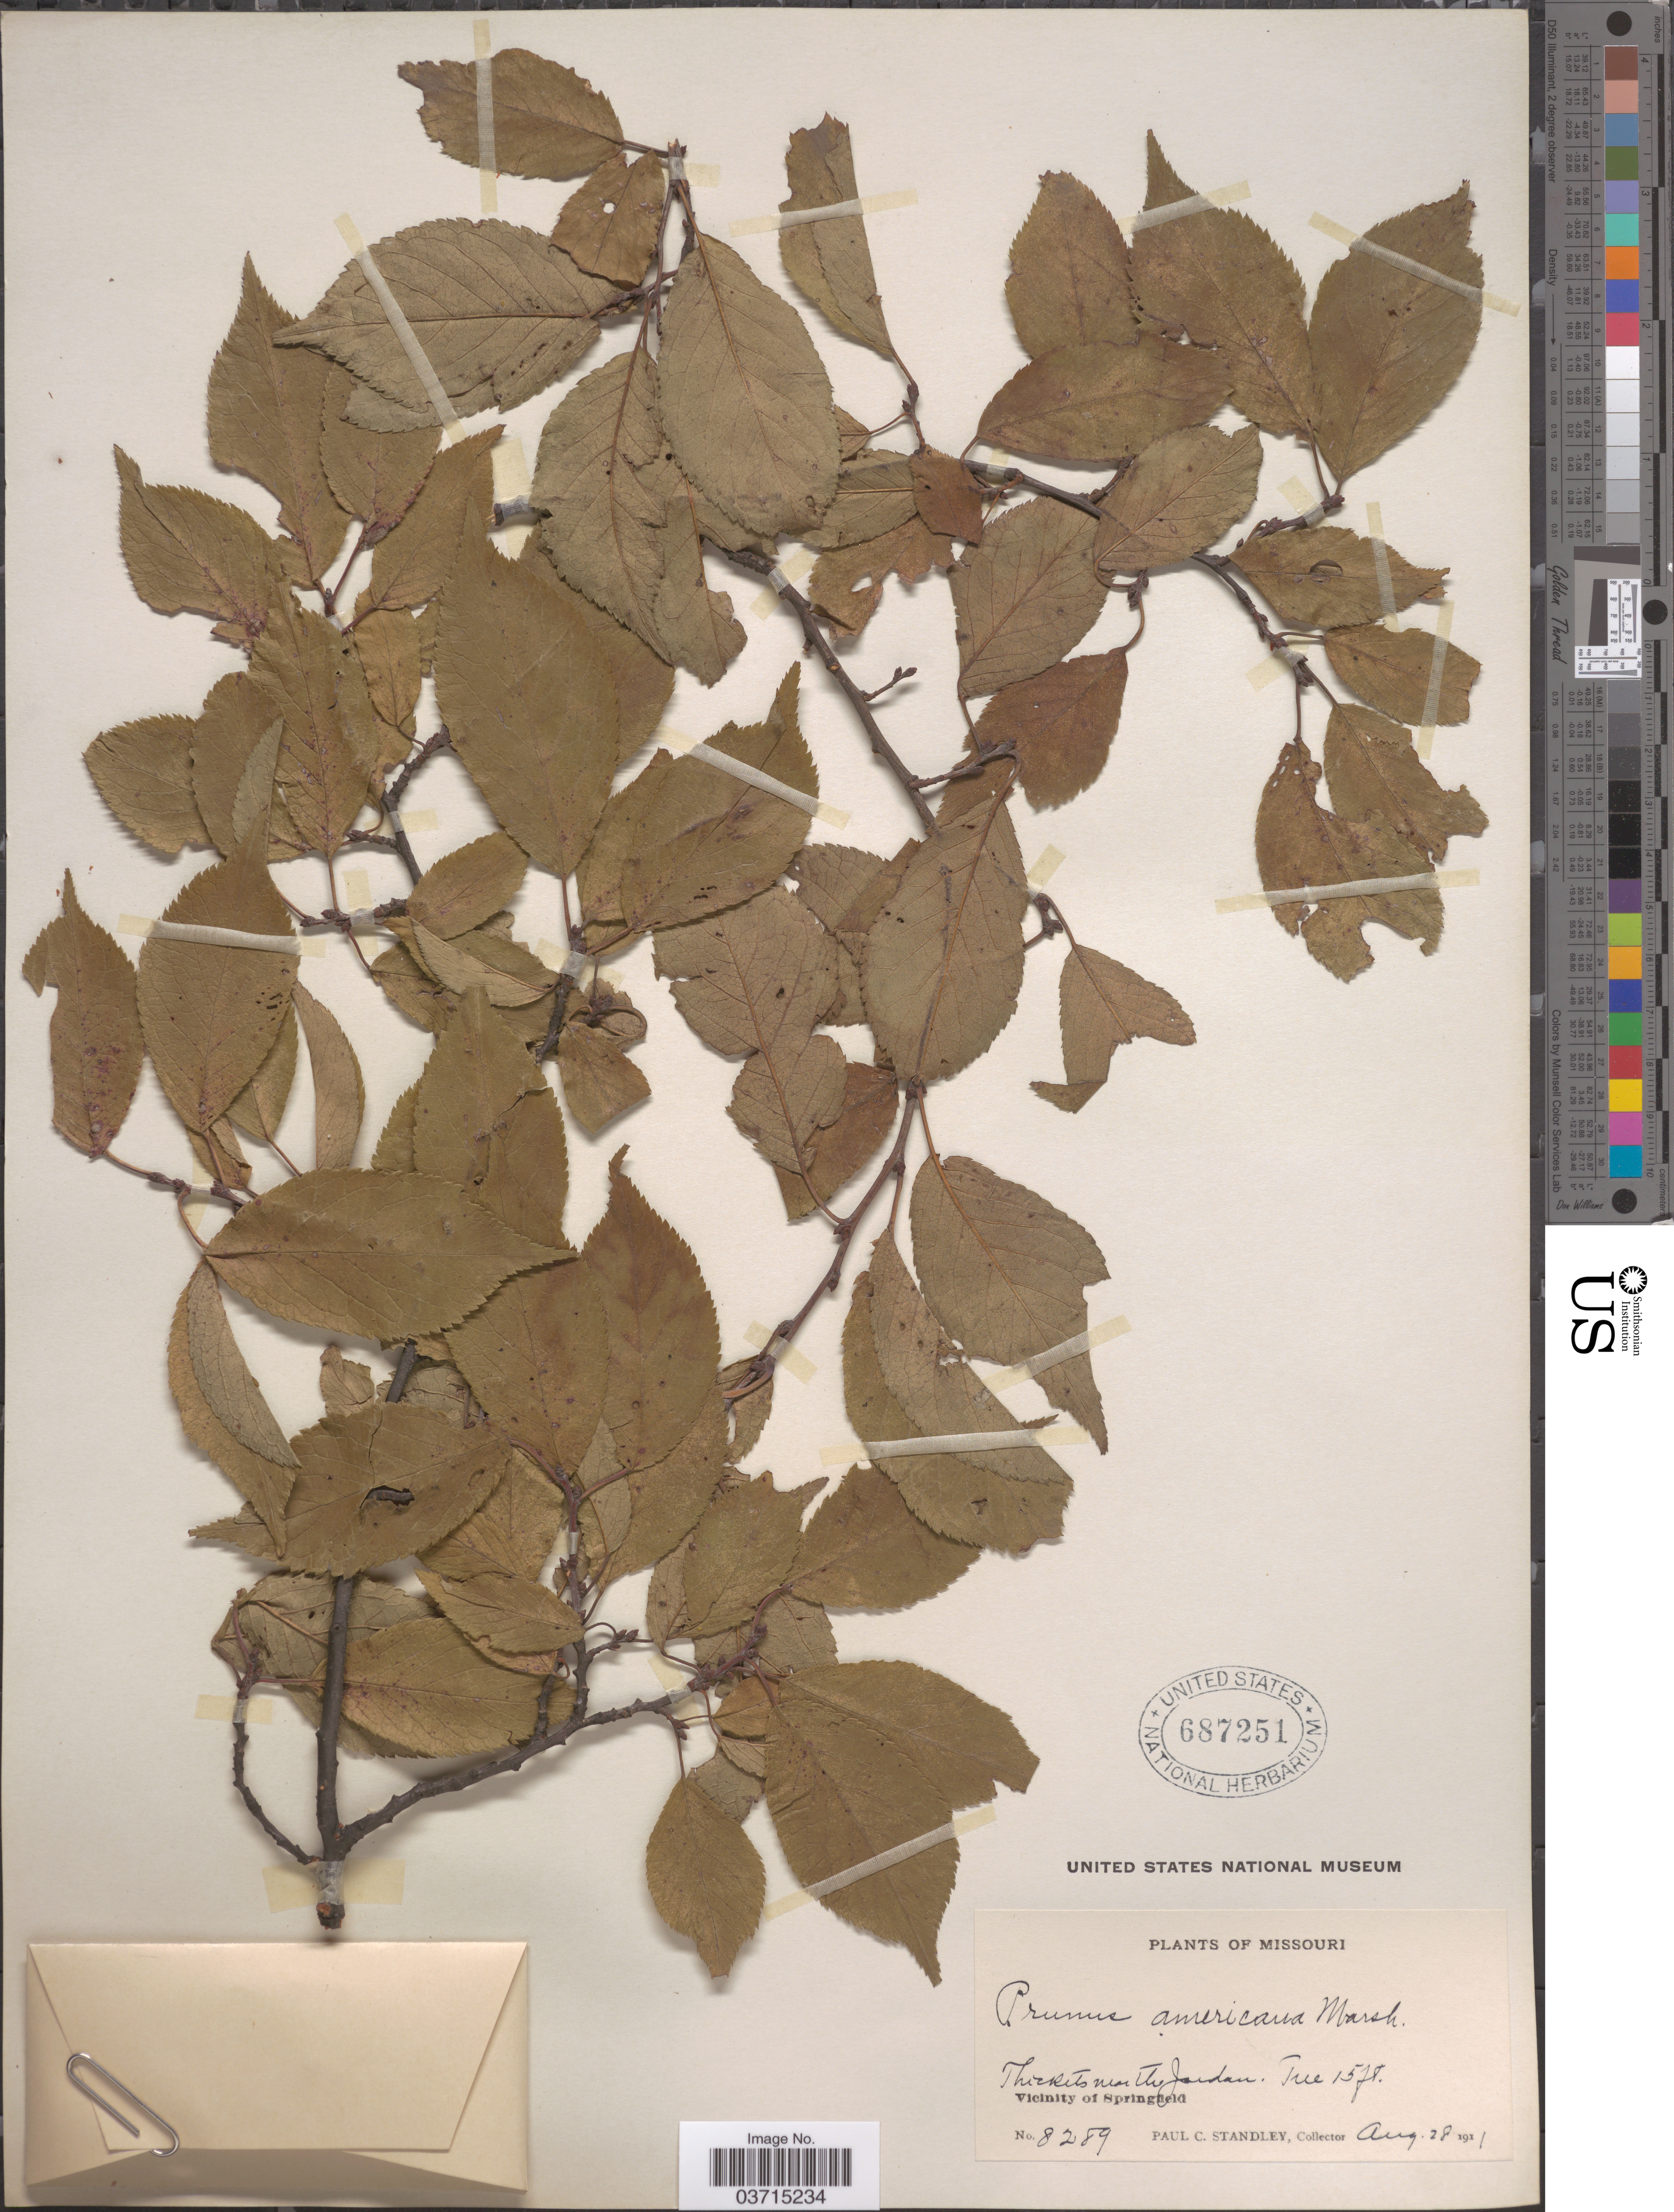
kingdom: Plantae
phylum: Tracheophyta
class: Magnoliopsida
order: Rosales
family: Rosaceae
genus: Prunus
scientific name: Prunus americana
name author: Marshall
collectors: P. C. Standley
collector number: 8289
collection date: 1911-08-28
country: United States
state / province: Missouri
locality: Near the Jordan. Vicinity of Springfield.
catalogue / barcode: US 687251